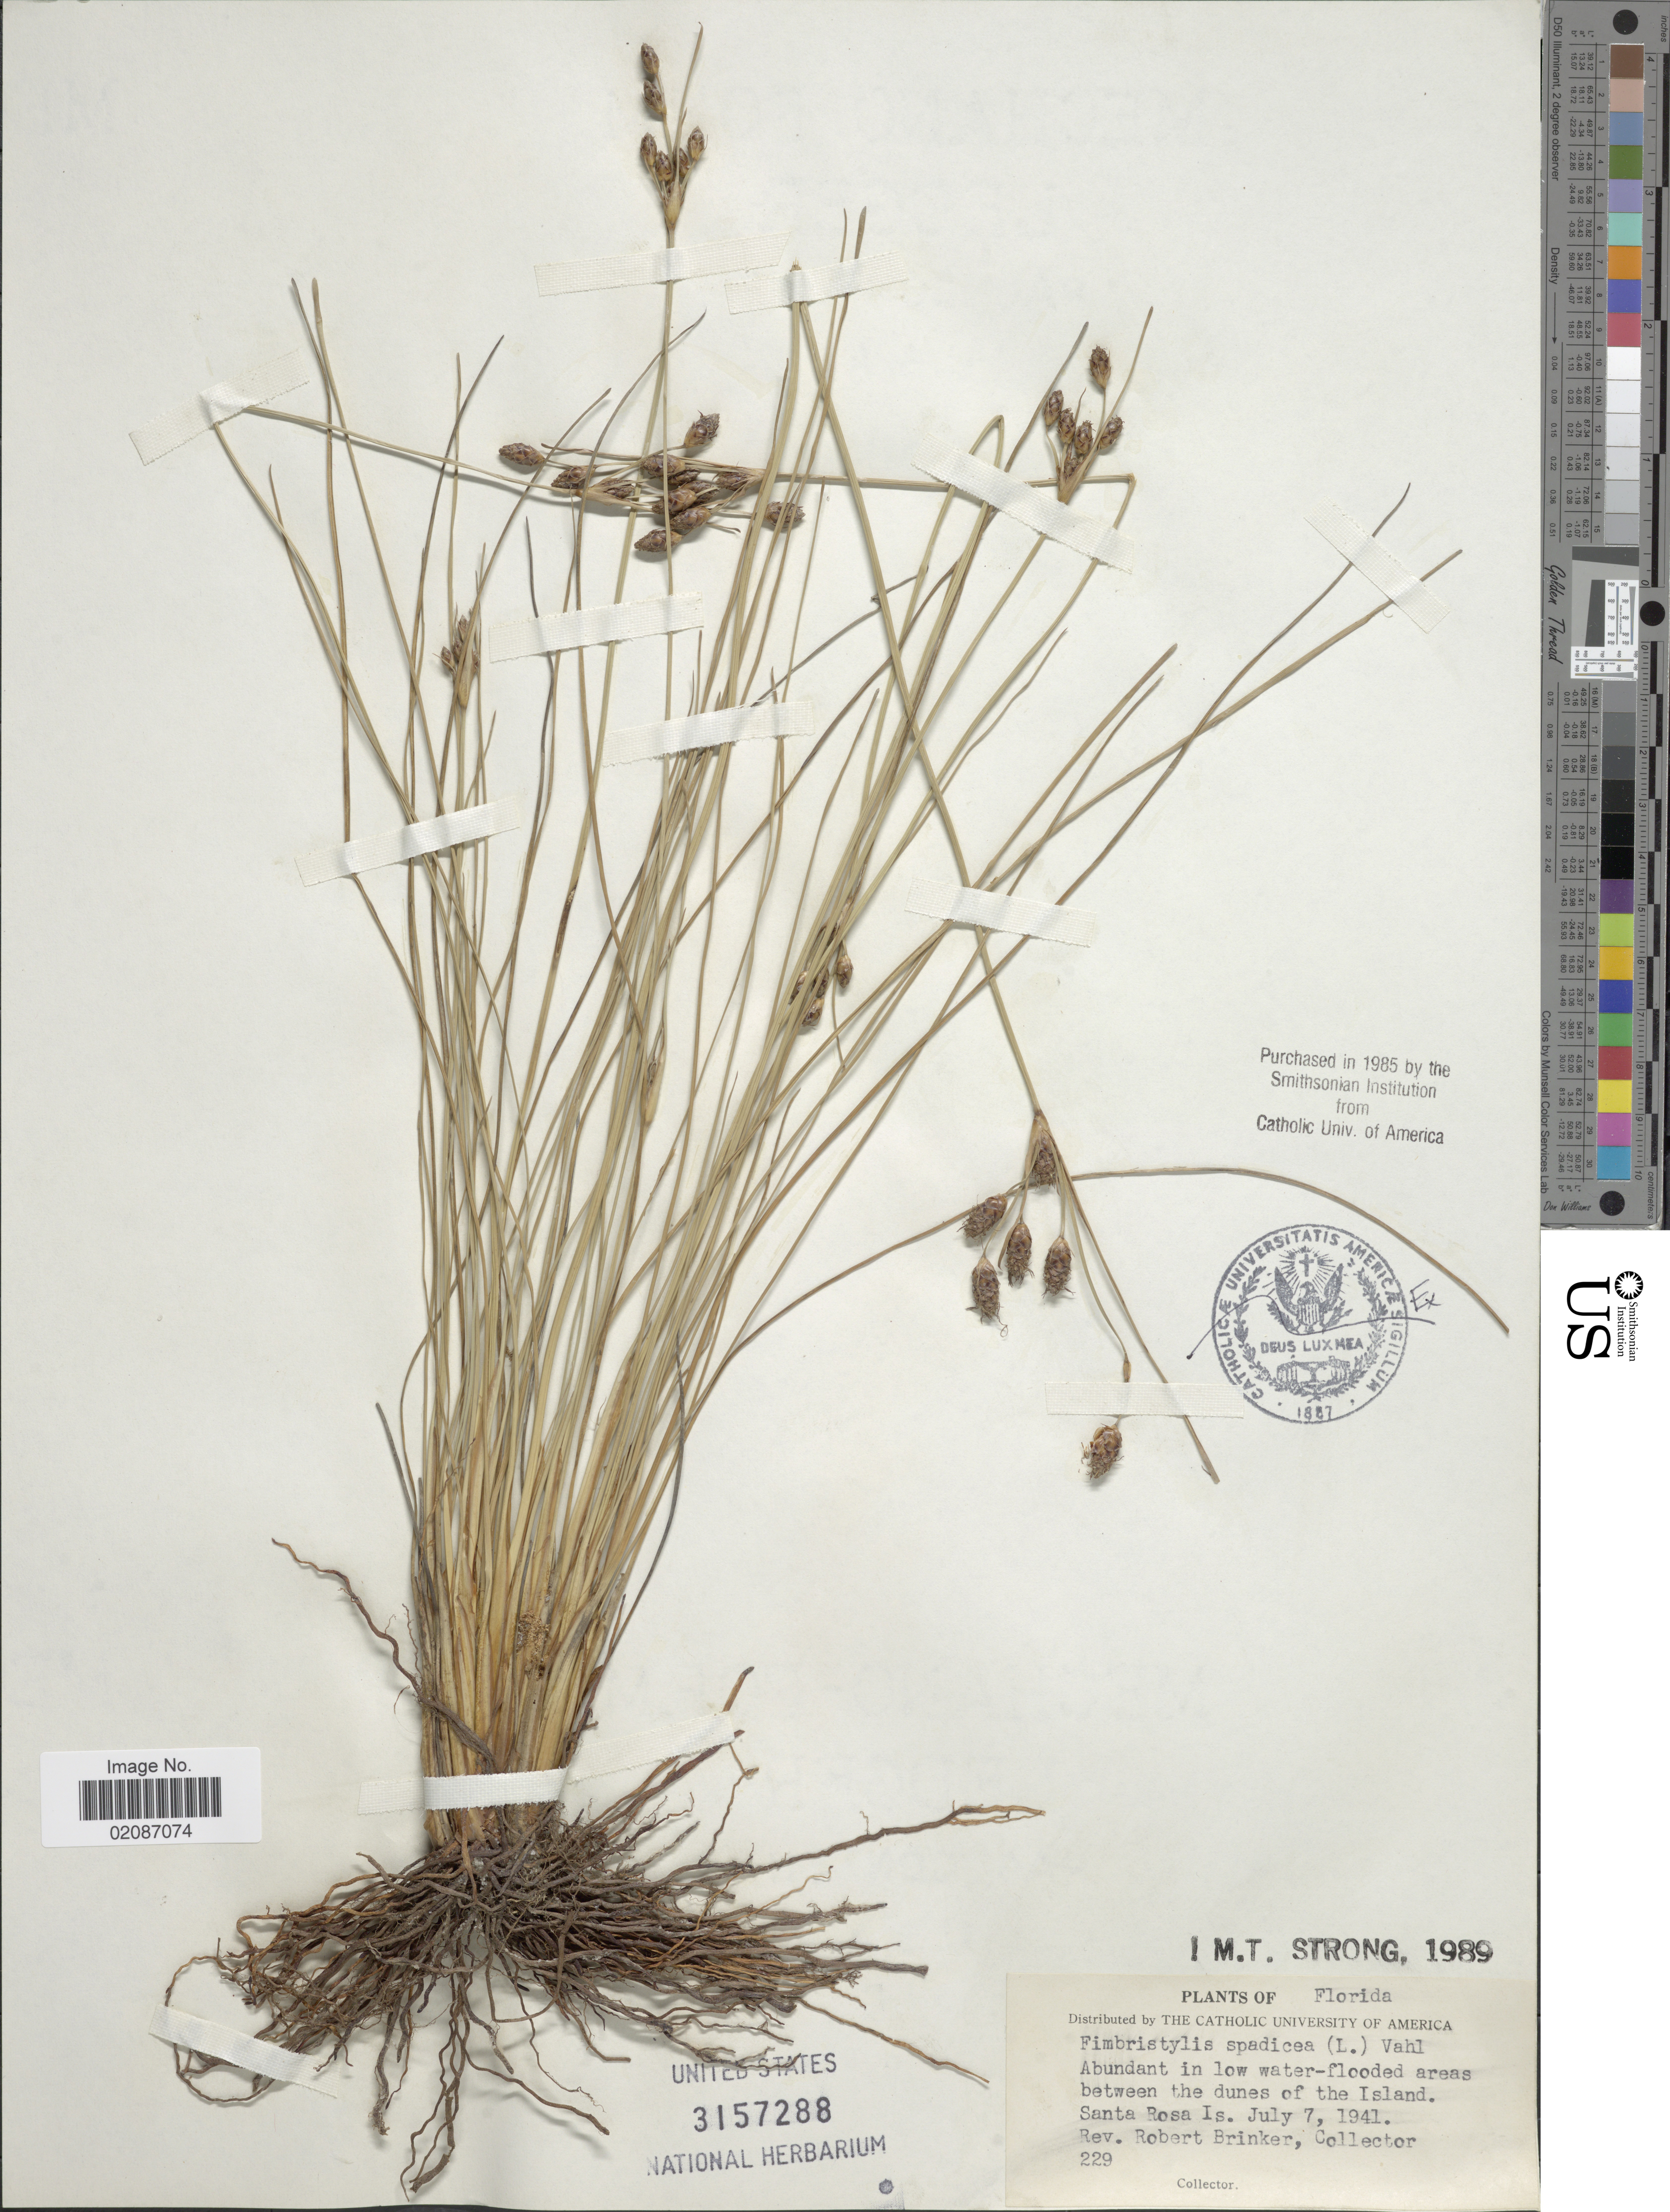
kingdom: Plantae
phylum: Tracheophyta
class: Liliopsida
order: Poales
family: Cyperaceae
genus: Fimbristylis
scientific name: Fimbristylis castanea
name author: (Michx.) Vahl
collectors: R. Brinker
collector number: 229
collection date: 1941-07-07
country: United States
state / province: Florida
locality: Between the dunes of the Island, Santa Rosa Is.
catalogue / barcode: US 3157288